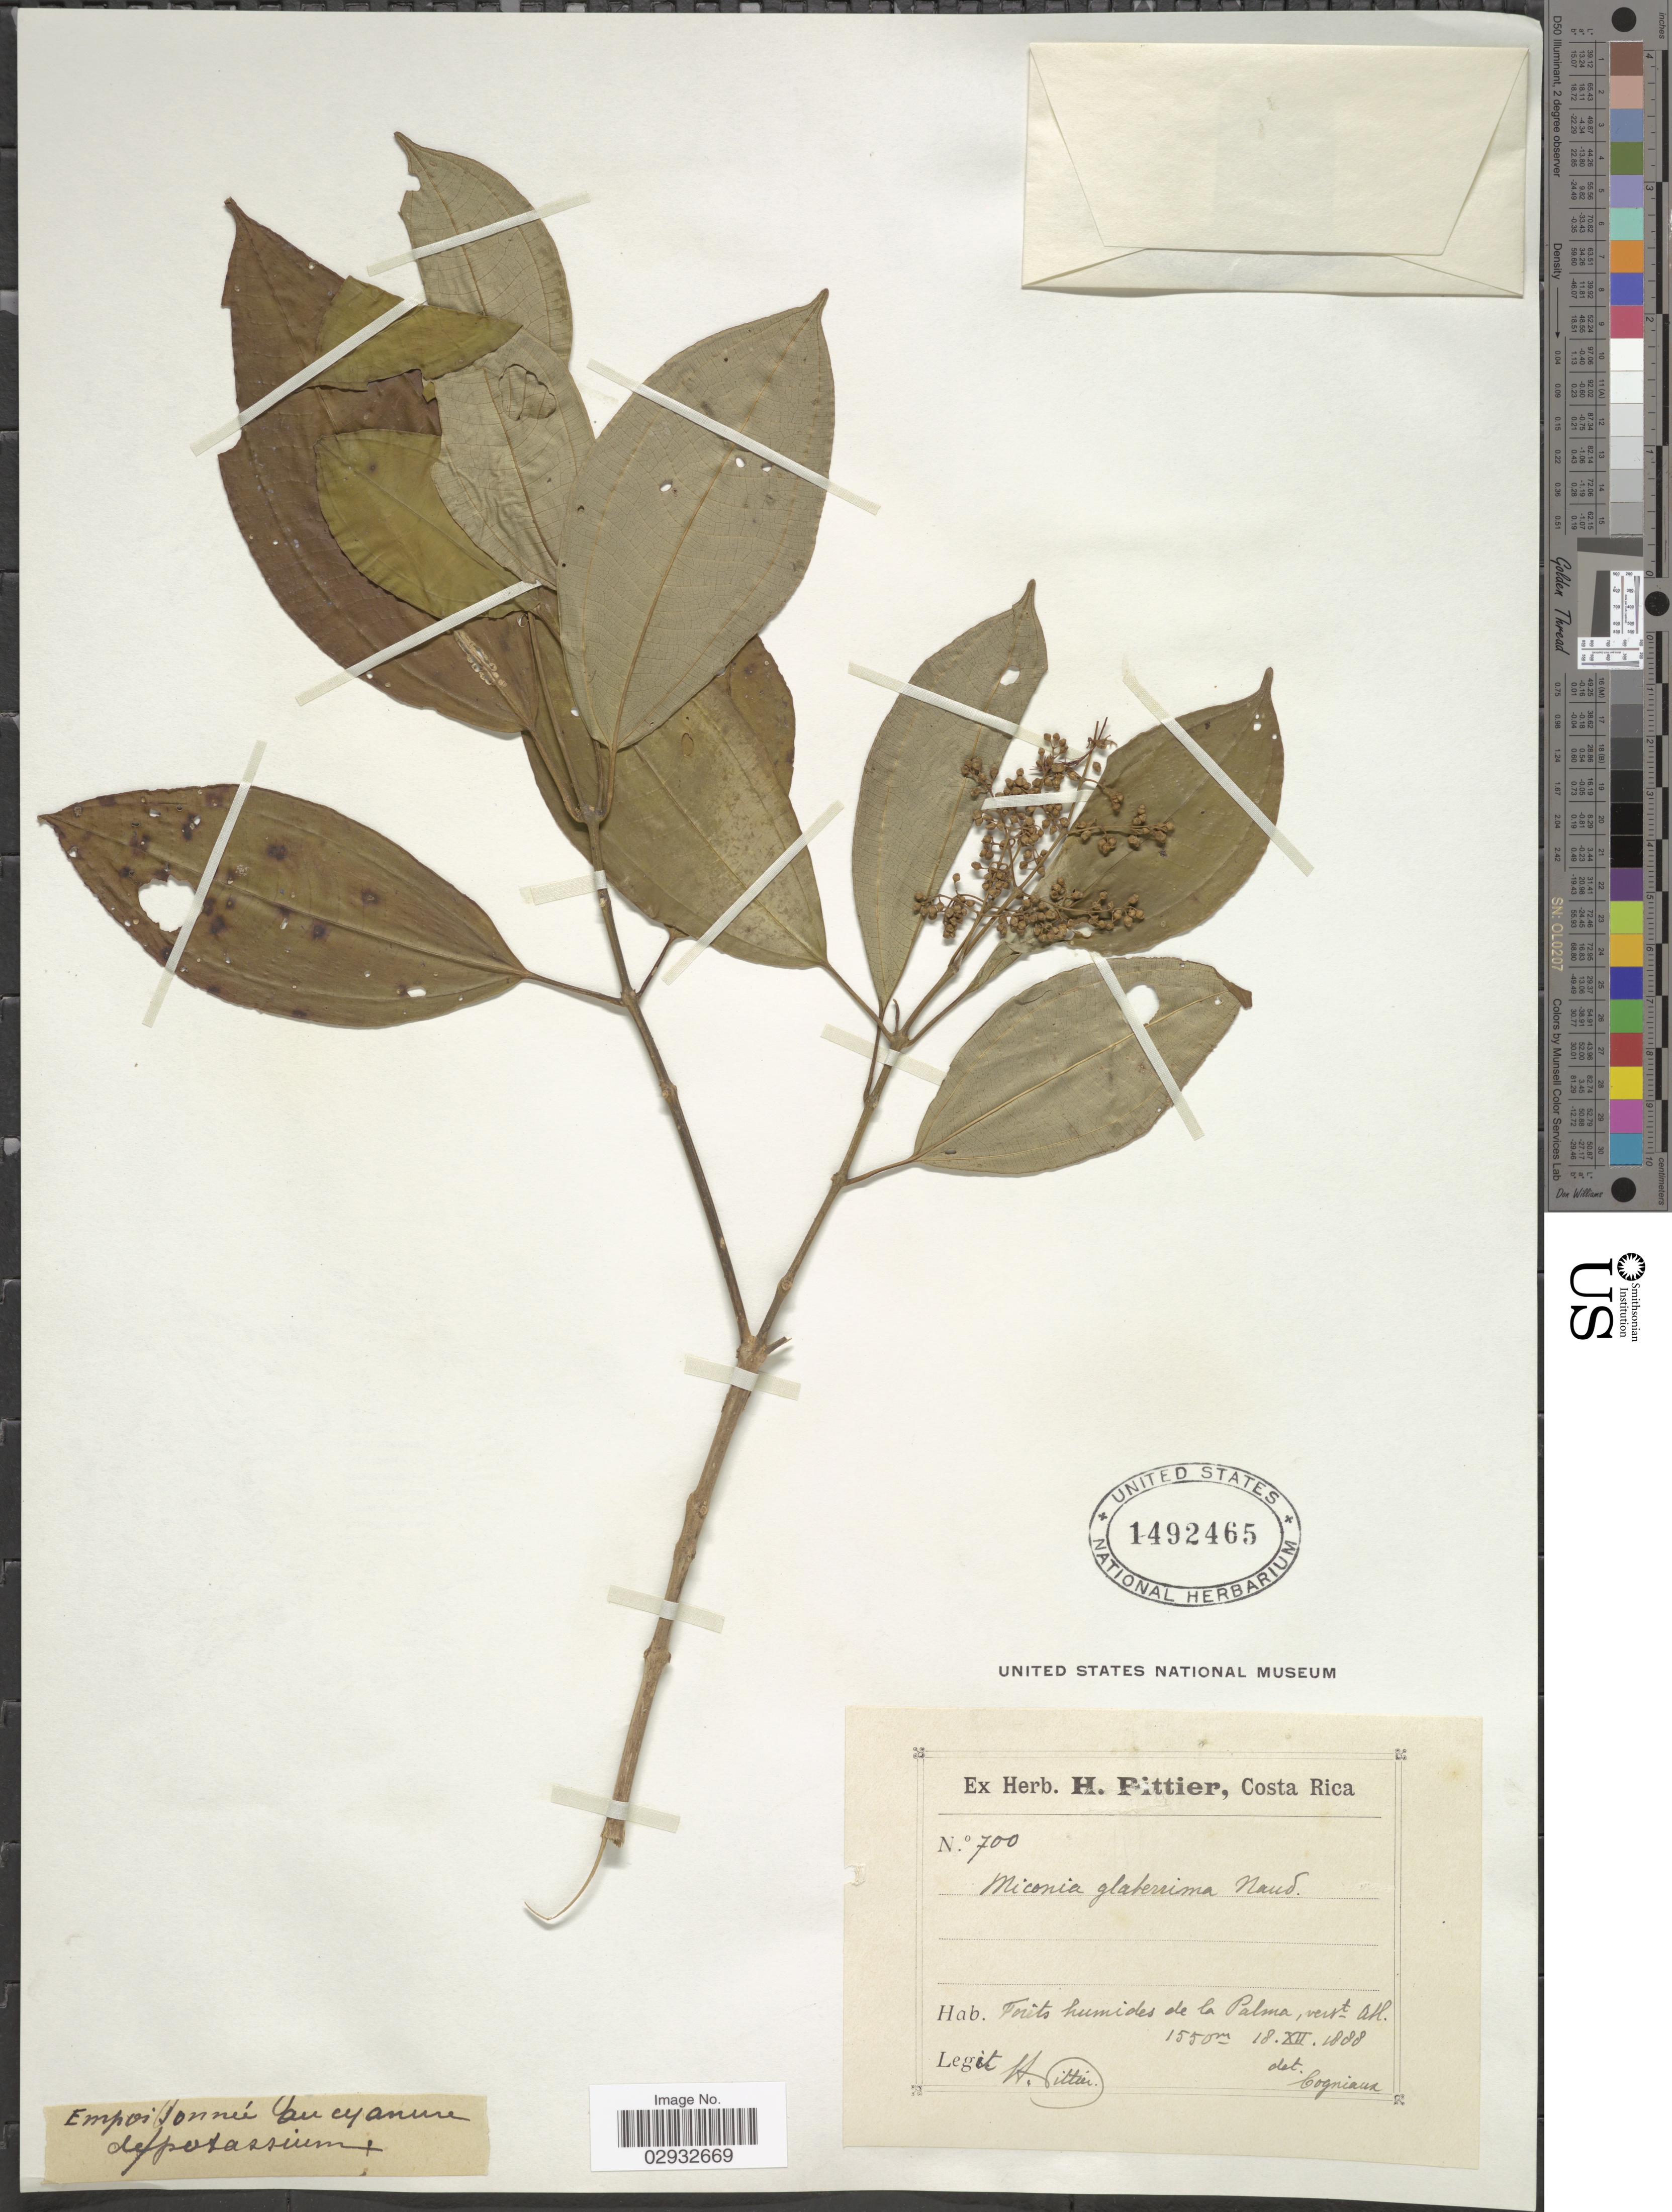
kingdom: Plantae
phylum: Tracheophyta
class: Magnoliopsida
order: Myrtales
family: Melastomataceae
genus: Miconia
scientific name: Miconia glaberrima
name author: (Schltdl.) Naudin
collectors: H. F. Pittier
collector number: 700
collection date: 1888-12-18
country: Costa Rica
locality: Forêts humides de la Palma, verst. Atl.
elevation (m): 1550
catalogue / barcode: US 1492465